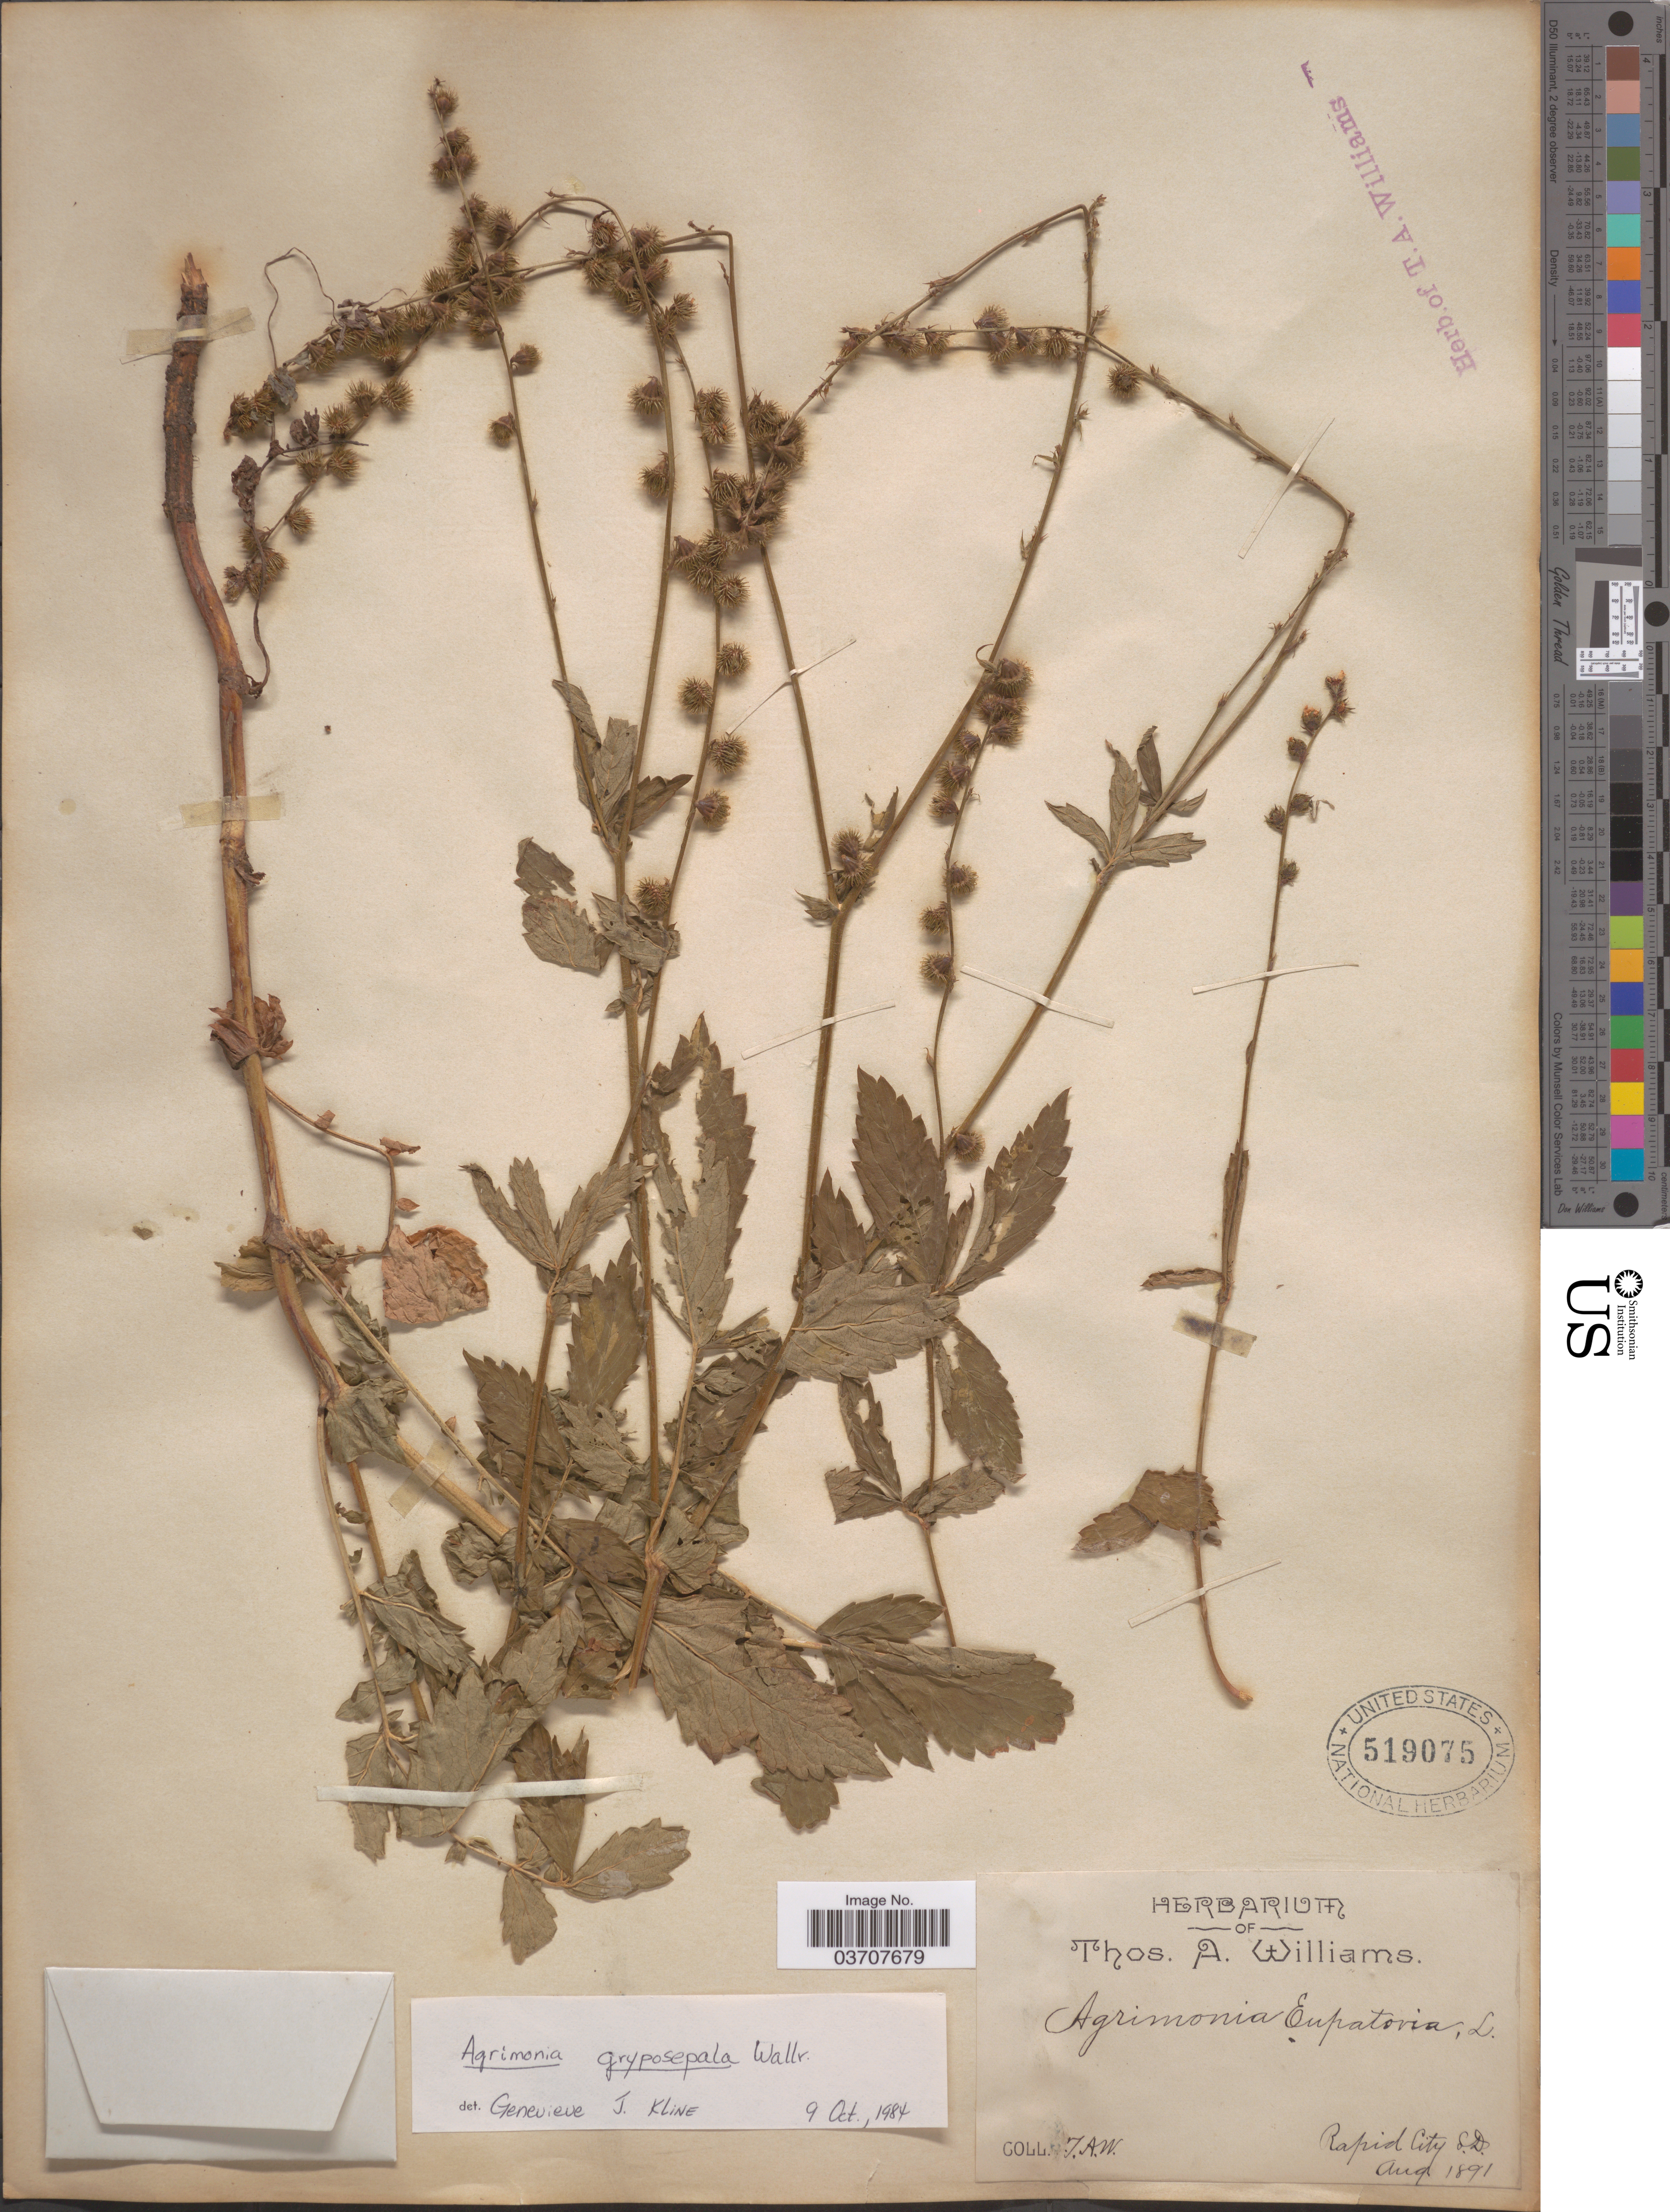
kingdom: Plantae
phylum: Tracheophyta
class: Magnoliopsida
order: Rosales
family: Rosaceae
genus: Agrimonia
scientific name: Agrimonia gryposepala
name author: Wallr.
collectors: T. A. Williams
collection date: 1891-08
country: United States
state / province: South Dakota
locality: Rapid City.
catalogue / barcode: US 519075